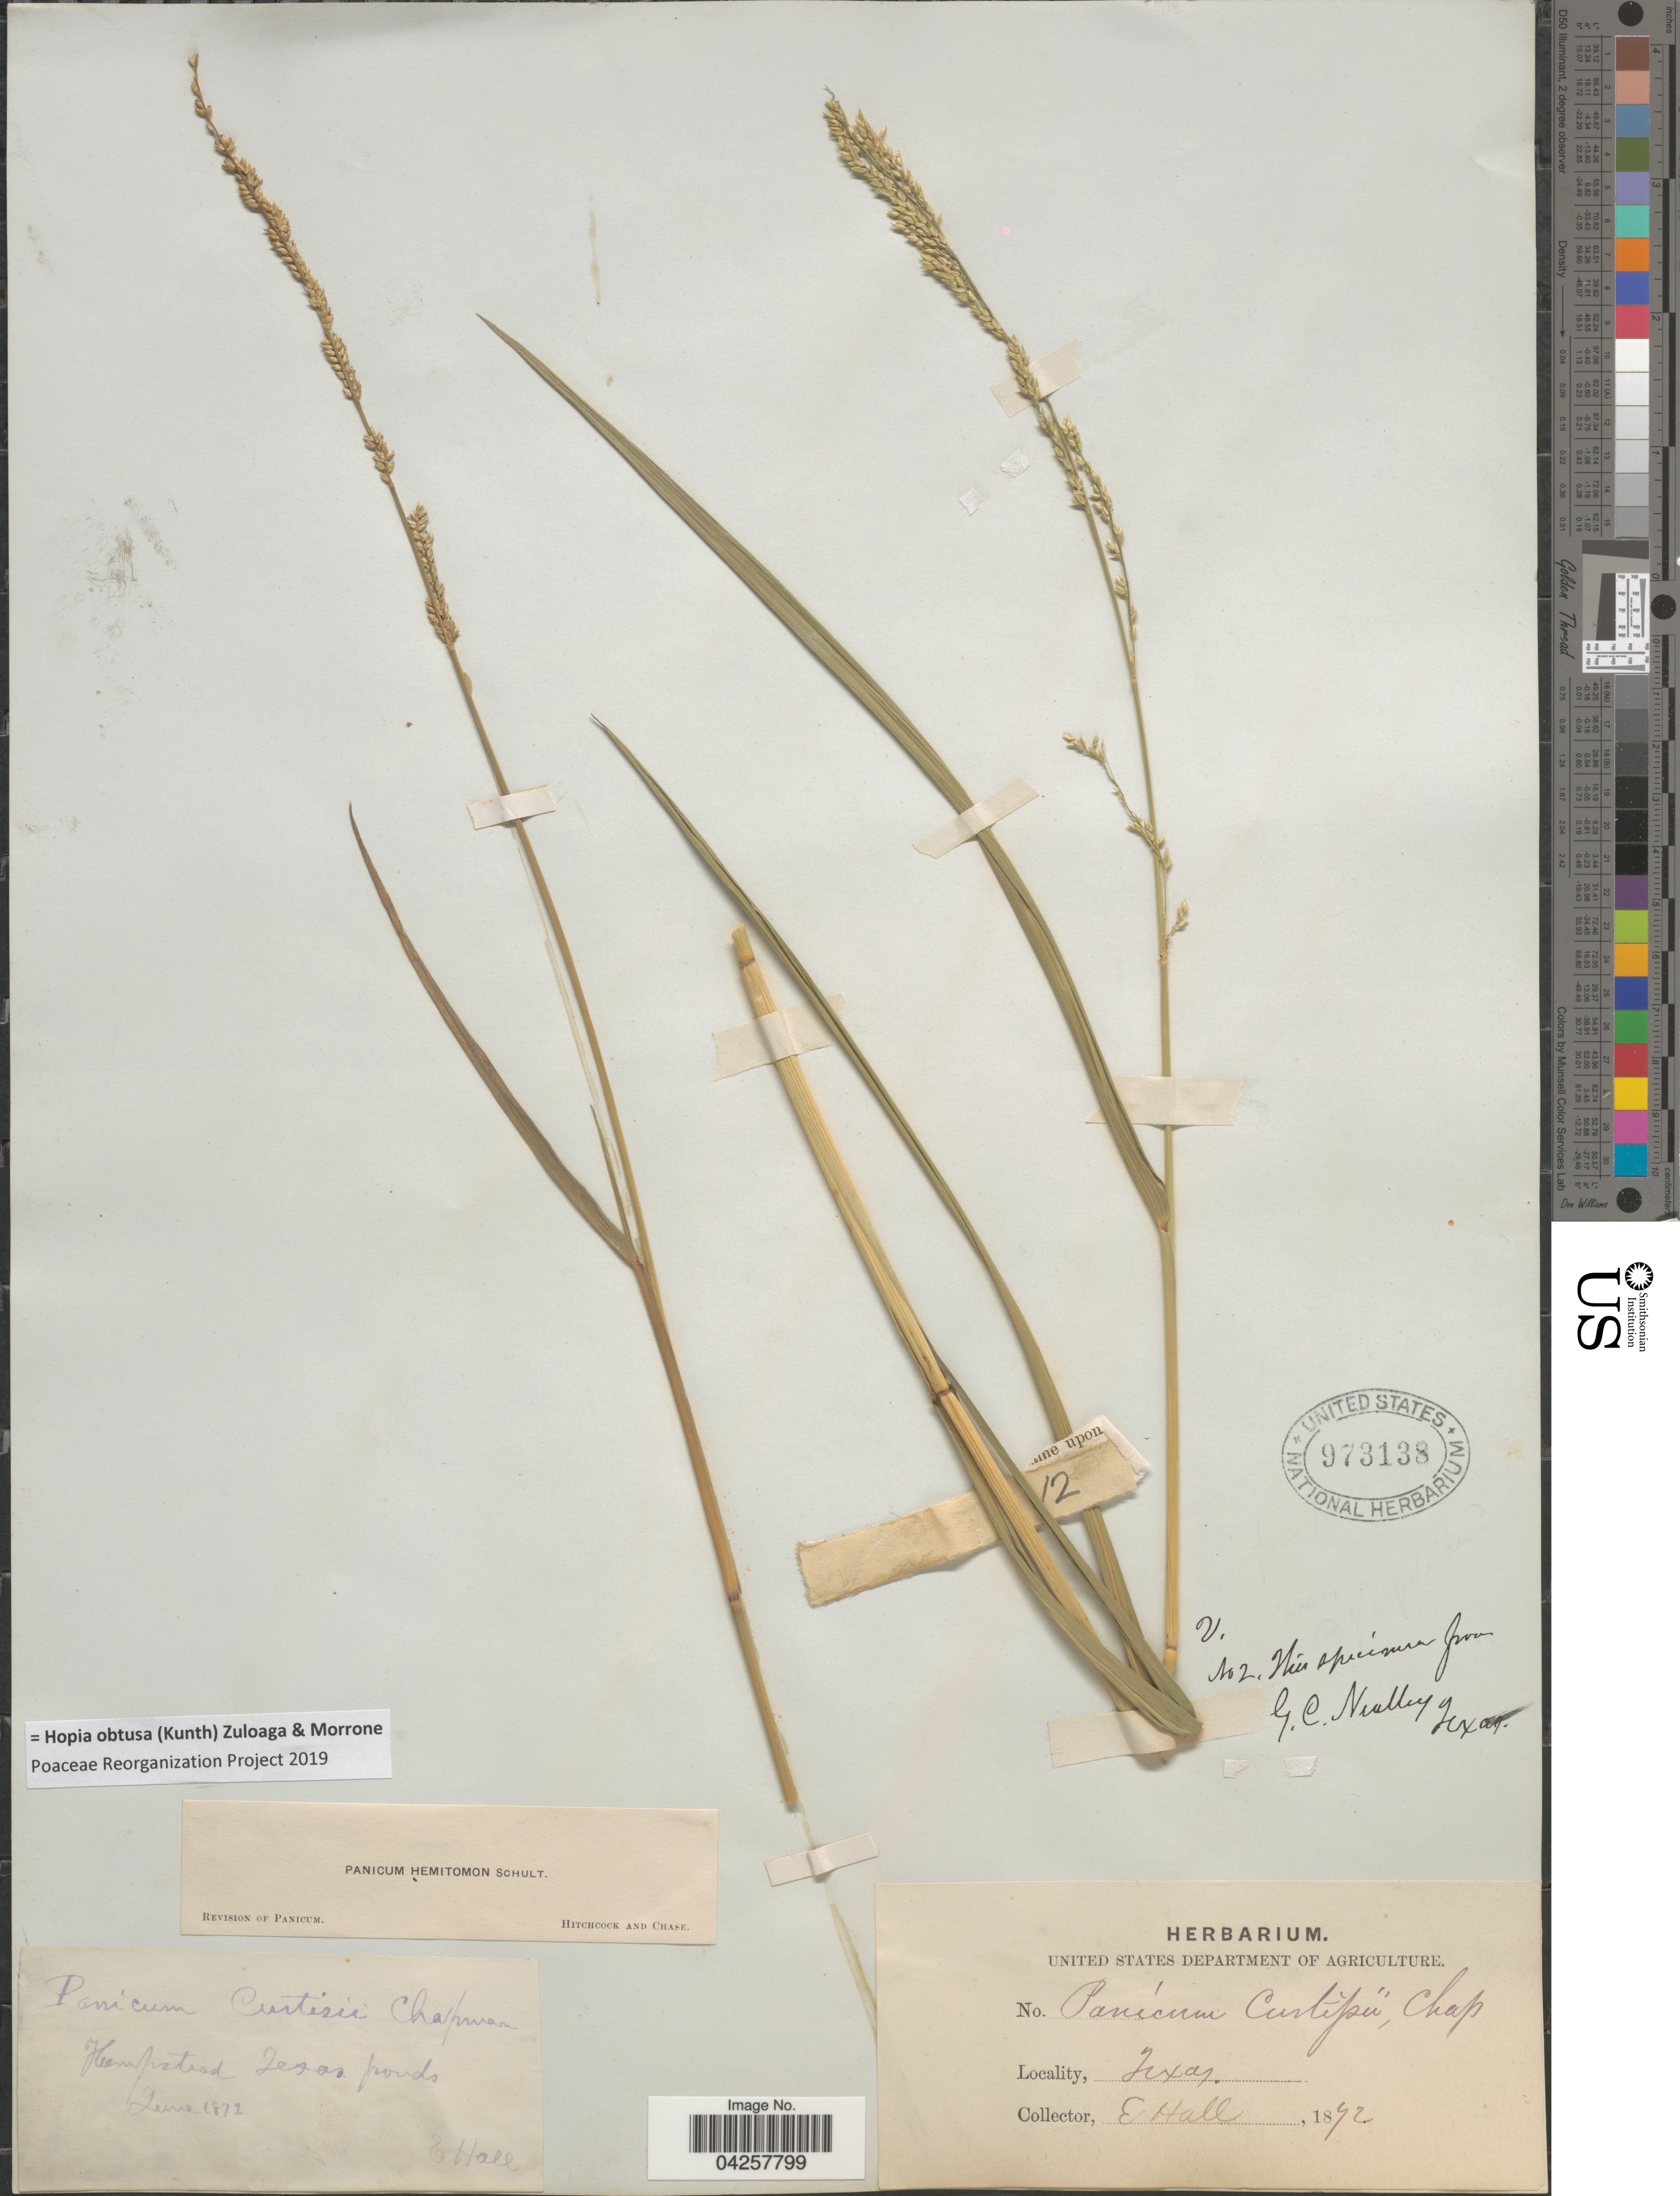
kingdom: Plantae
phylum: Tracheophyta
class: Liliopsida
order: Poales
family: Poaceae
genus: Hopia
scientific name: Hopia obtusa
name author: (Kunth) Zuloaga & Morrone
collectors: E. Hall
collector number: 12?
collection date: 1872-06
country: United States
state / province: Texas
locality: Hempstead Texas ponds.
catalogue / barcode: US 973138